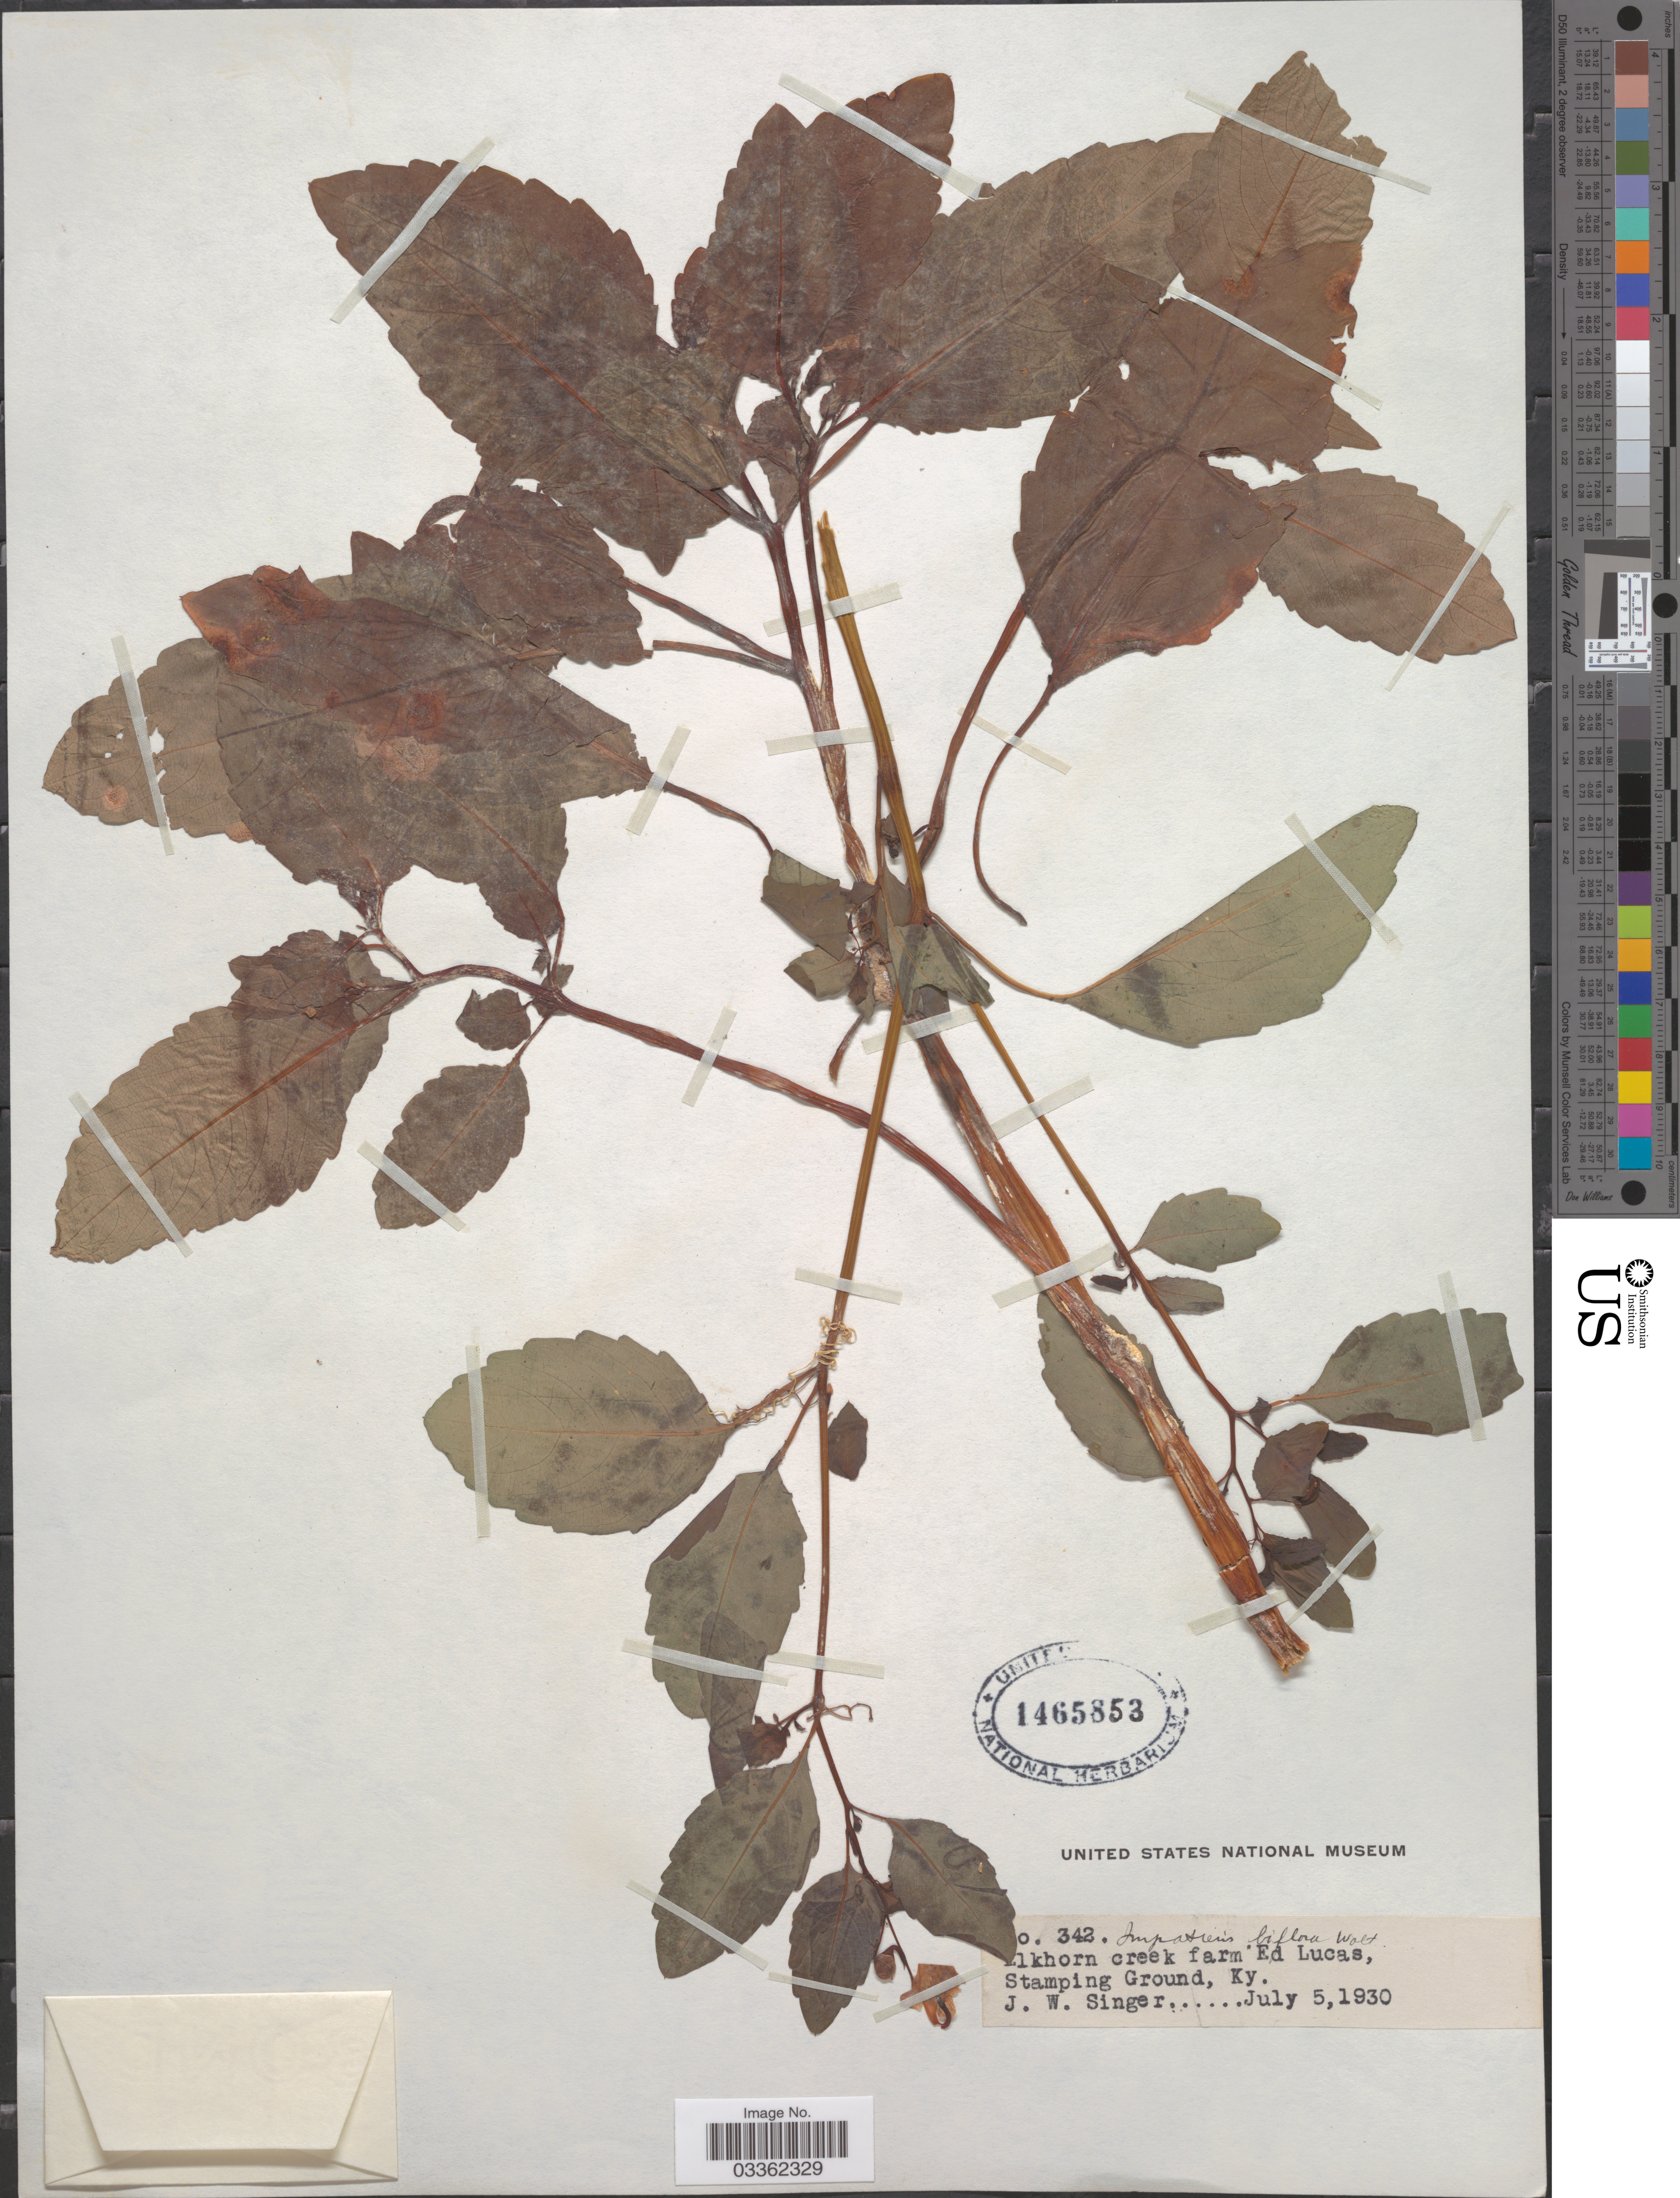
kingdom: Plantae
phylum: Tracheophyta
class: Magnoliopsida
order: Ericales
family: Balsaminaceae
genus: Impatiens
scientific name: Impatiens capensis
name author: Meerb.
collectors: J. EW. Singer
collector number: !0342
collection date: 1930-07-05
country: United States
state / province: Kentucky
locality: Elkhorn creek farm Ed Lucas, Stamping Ground.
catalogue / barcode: US 1465853